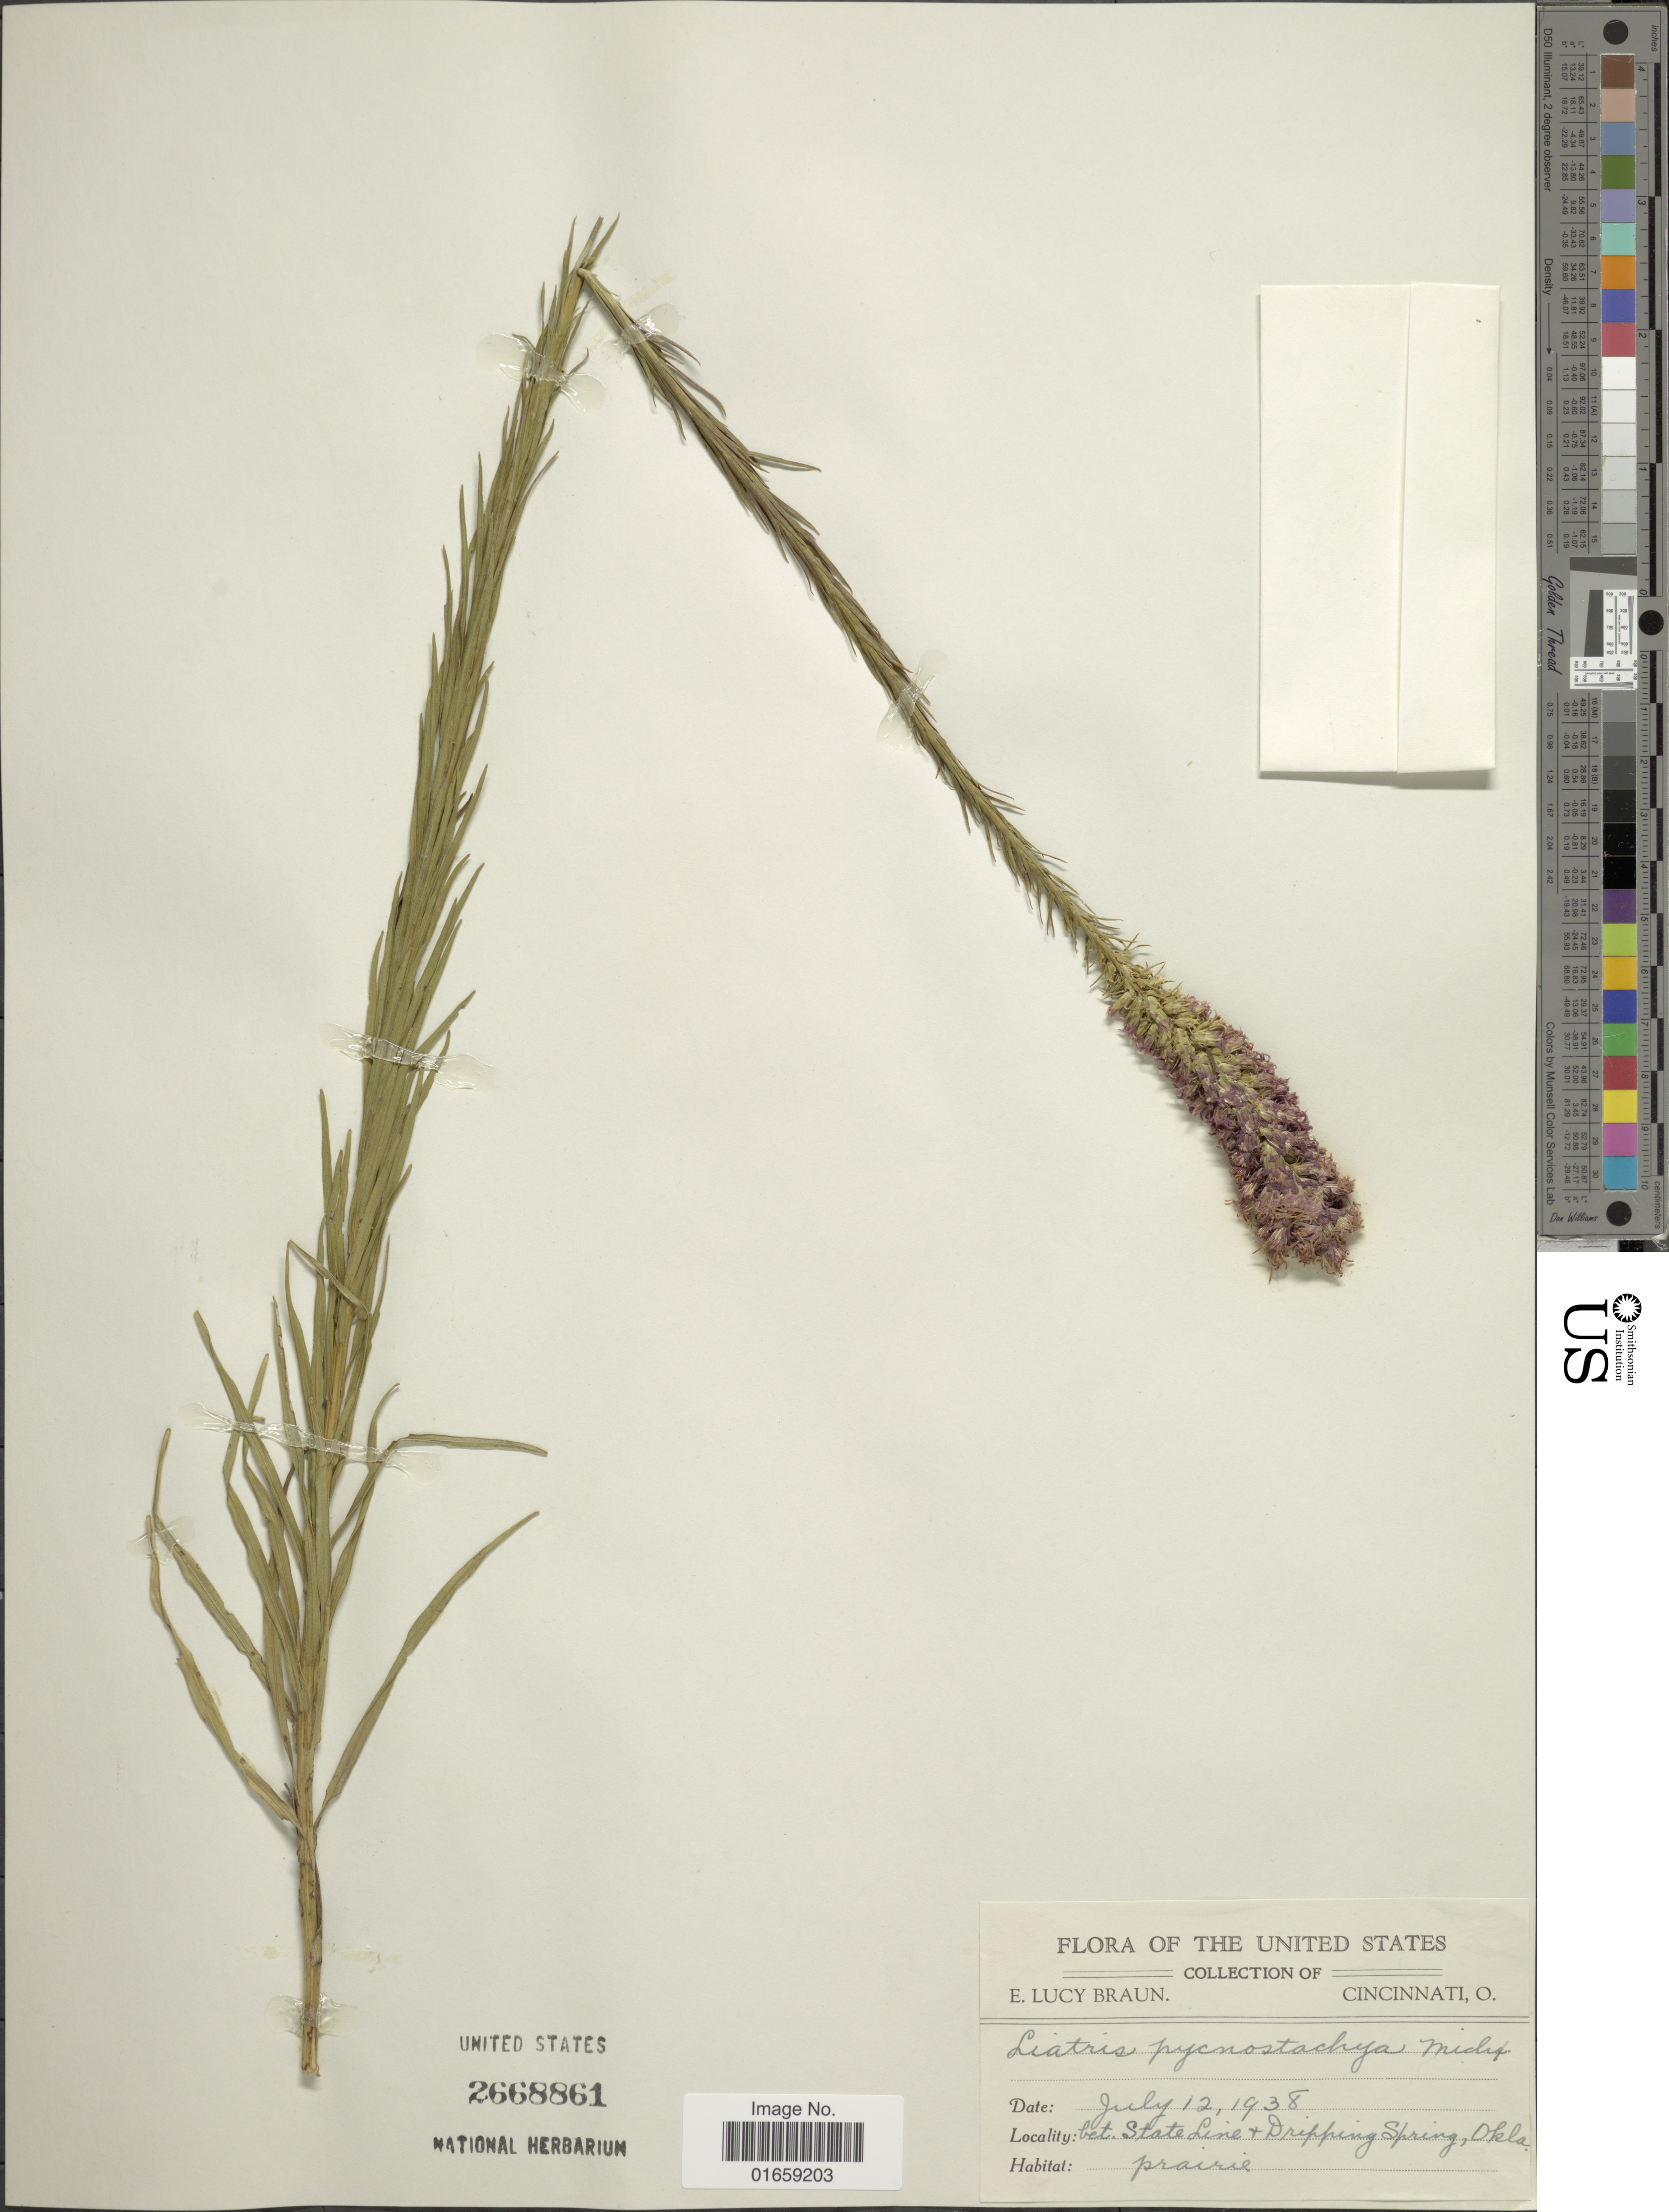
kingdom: Plantae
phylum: Tracheophyta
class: Magnoliopsida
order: Asterales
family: Asteraceae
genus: Liatris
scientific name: Liatris pycnostachya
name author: Michx.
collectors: E. L. Braun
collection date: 1938-07-12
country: United States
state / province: Oklahoma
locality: Bet. State Line + Dripping spring,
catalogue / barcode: US 266886